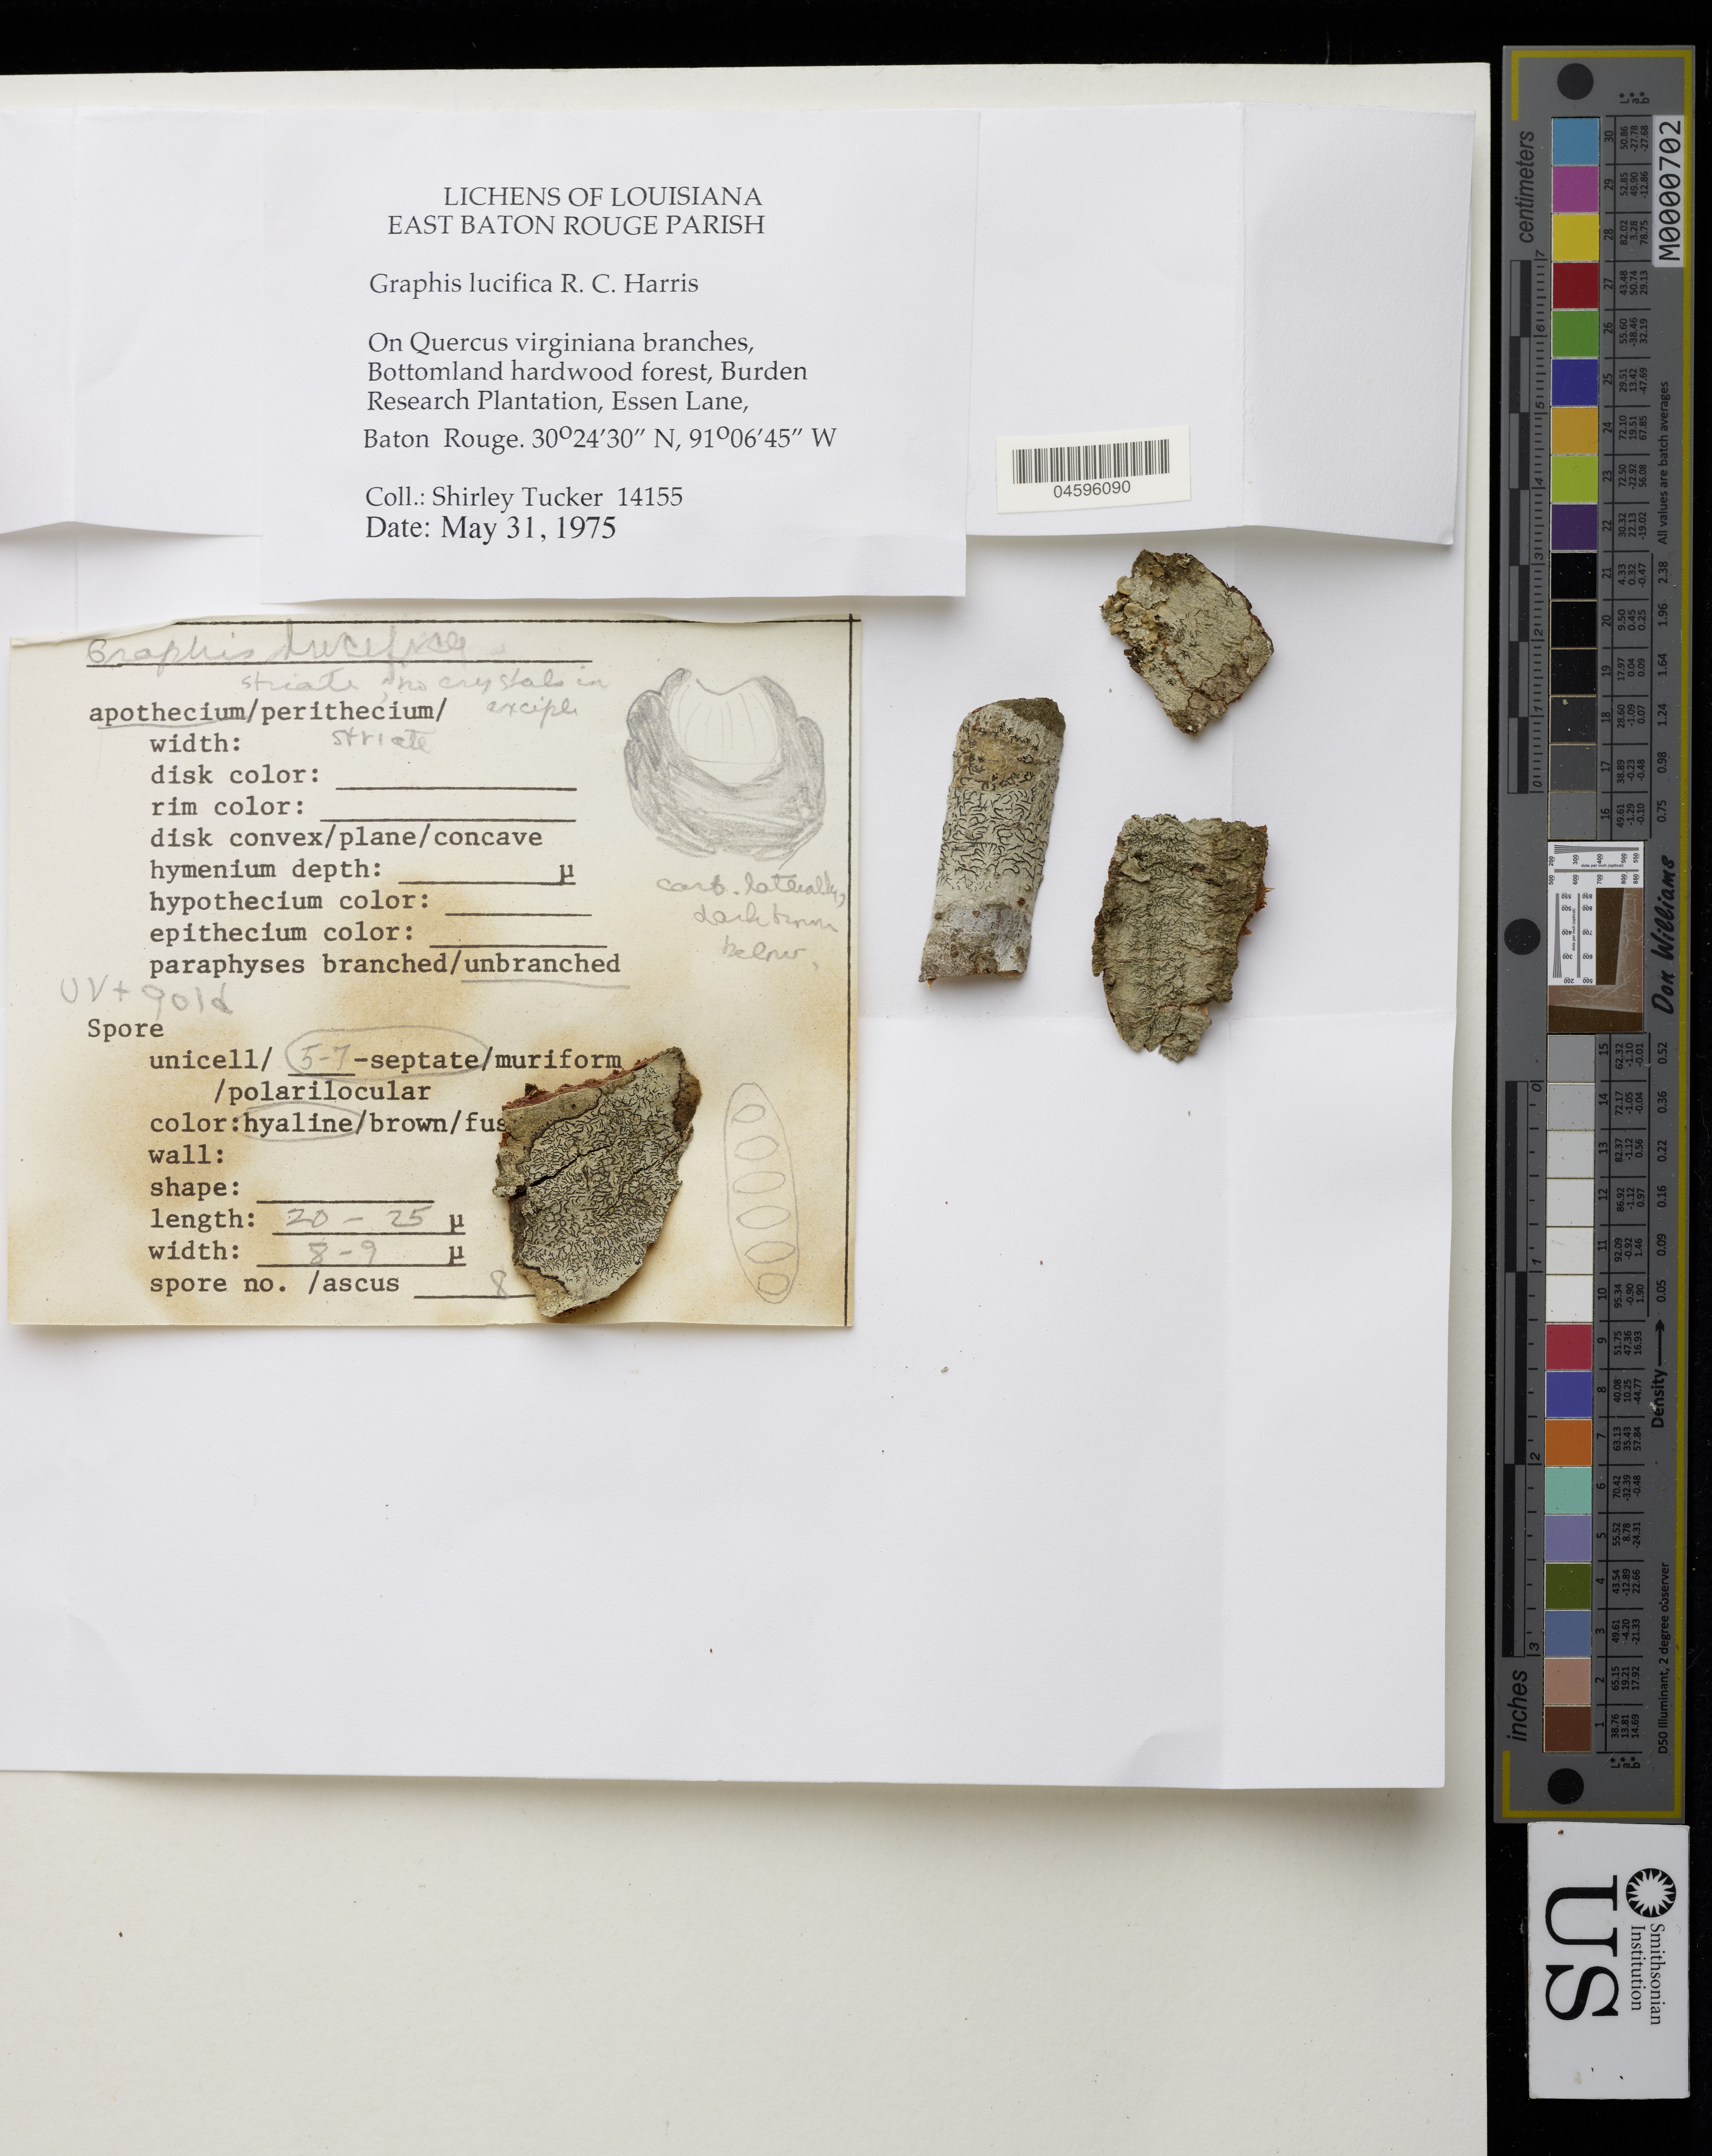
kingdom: Fungi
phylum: Ascomycota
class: Lecanoromycetes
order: Ostropales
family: Graphidaceae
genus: Graphis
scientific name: Graphis lucifica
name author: R.C. Harris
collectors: S. Tucker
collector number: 14155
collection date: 1975-05-31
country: United States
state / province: Louisiana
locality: Burden Research Plantation, Essen Lane, Baton Rouge.